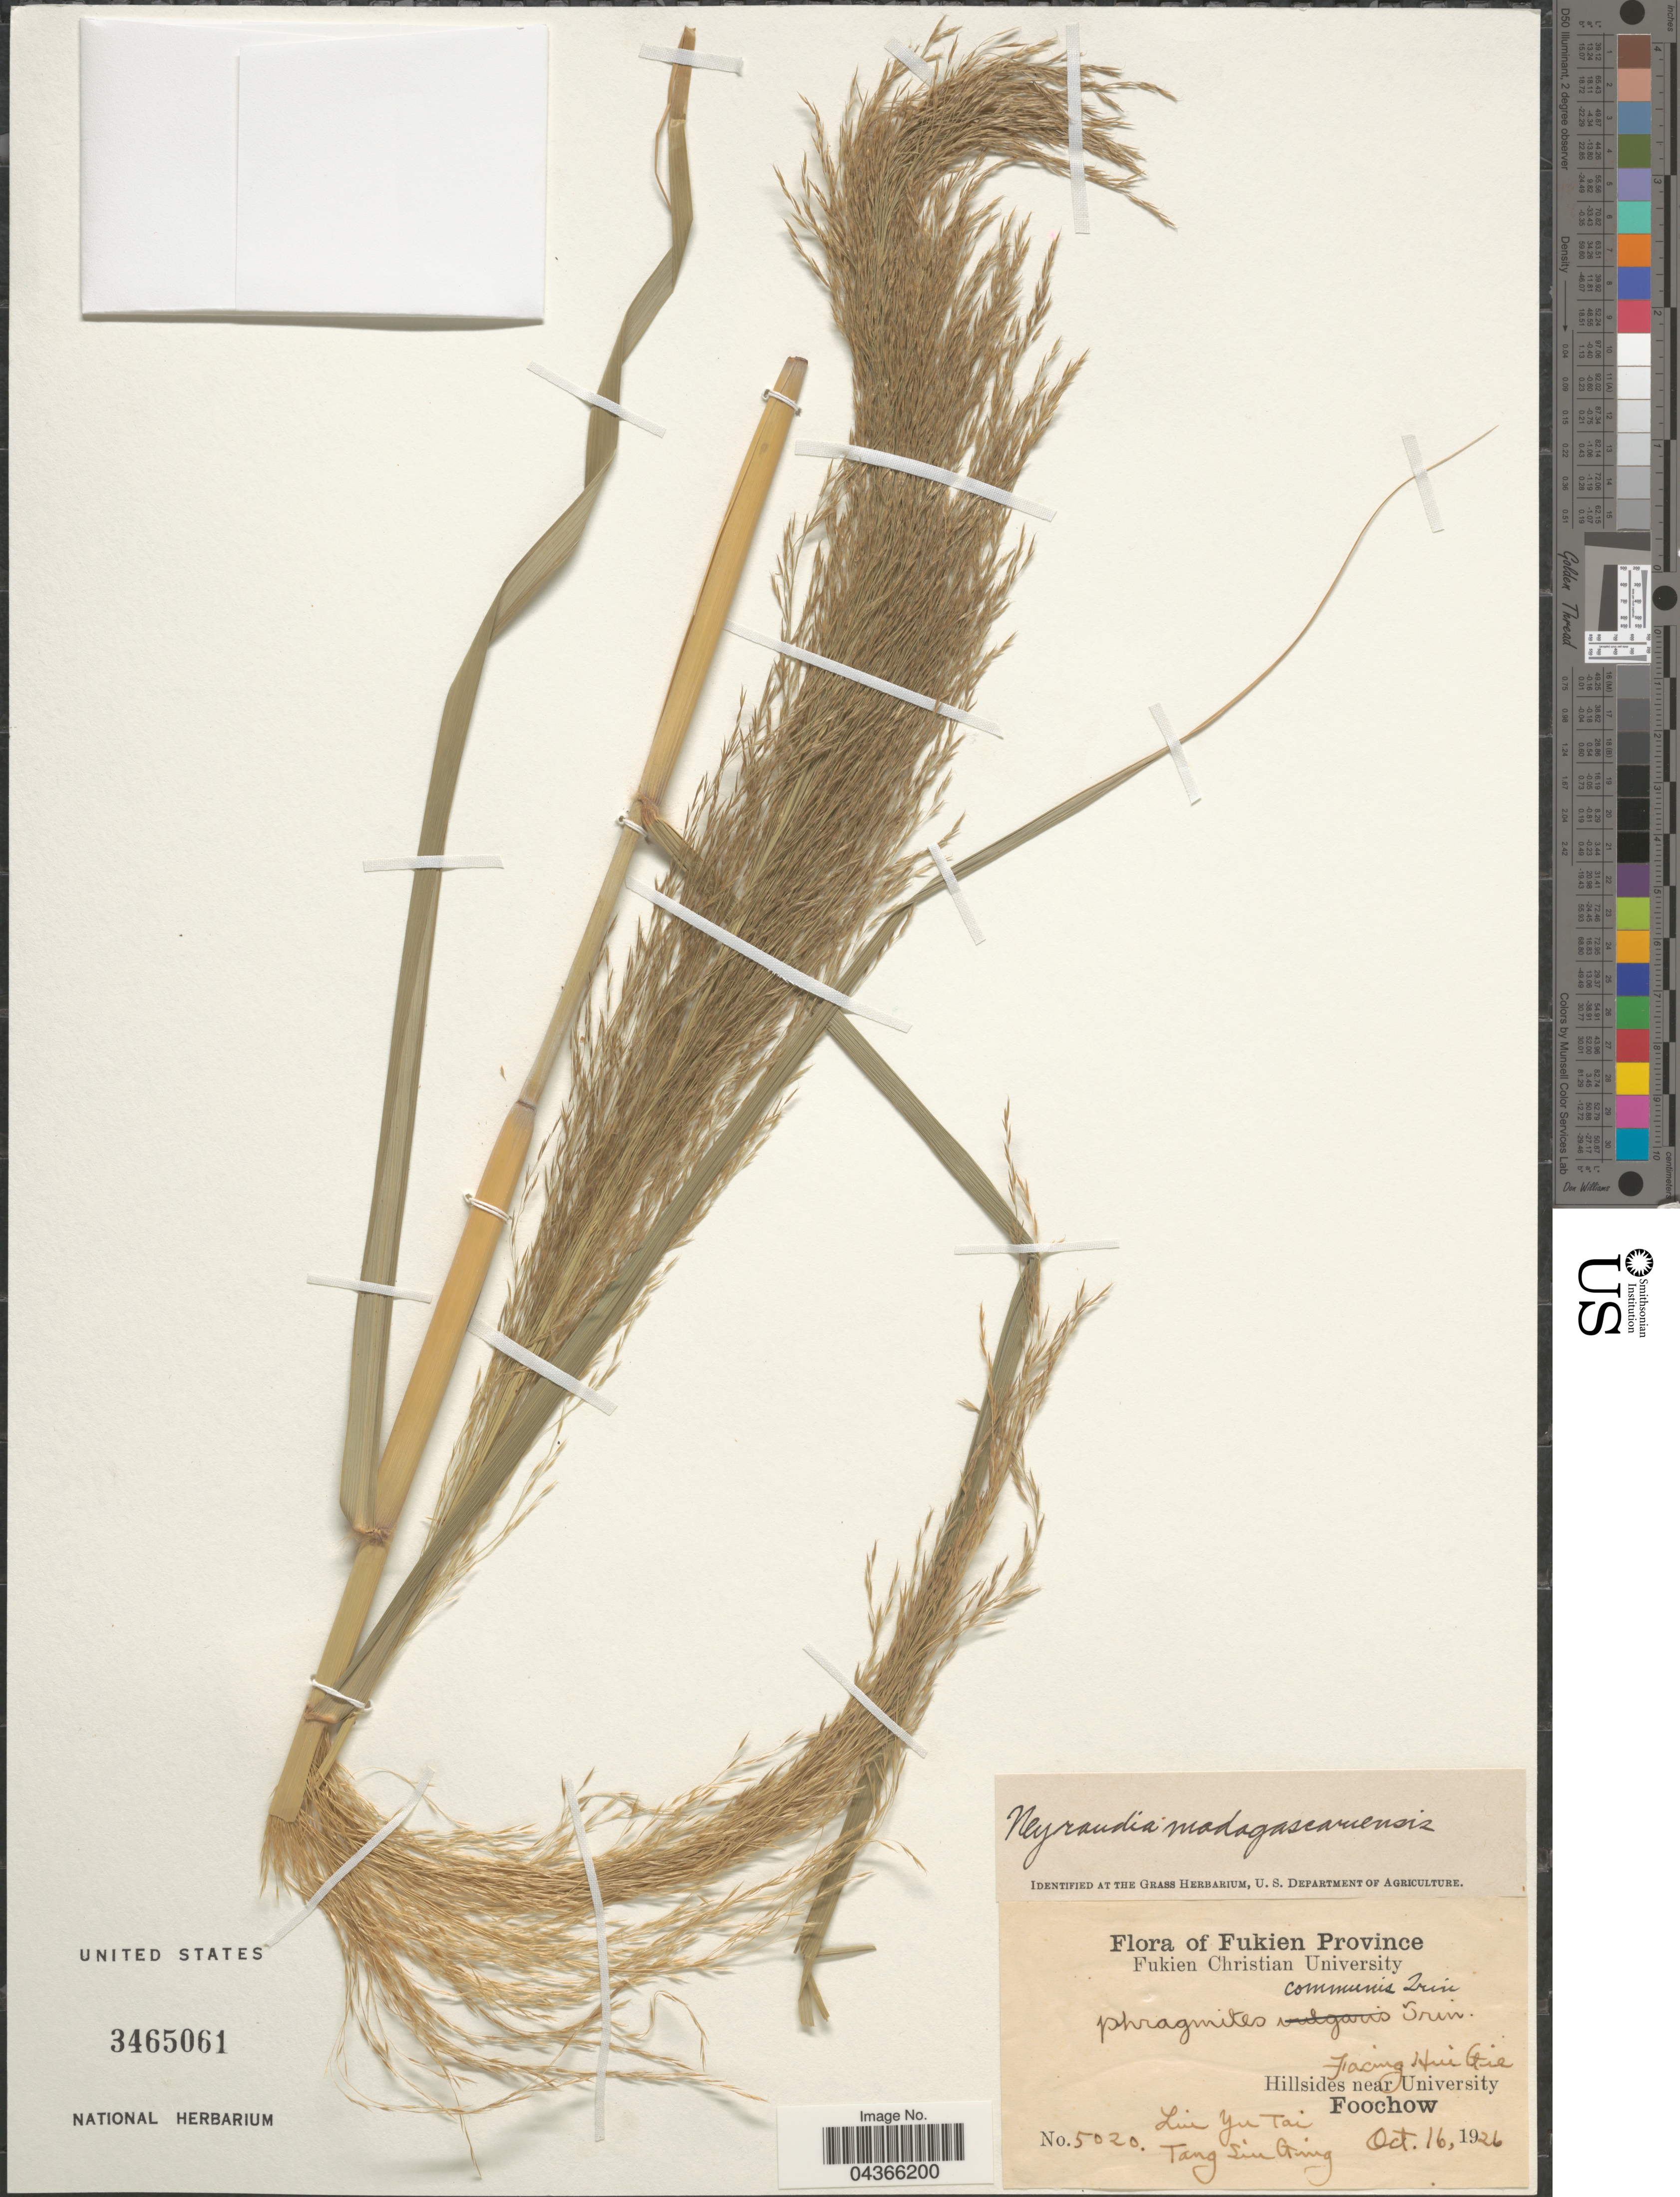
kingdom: Plantae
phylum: Tracheophyta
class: Liliopsida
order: Poales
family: Poaceae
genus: Neyraudia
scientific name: Neyraudia reynaudiana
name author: (Kunth) Keng ex Hitchc.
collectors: L. Tai & T. Ging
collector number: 5020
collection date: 1926-10-16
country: China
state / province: Fujian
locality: Fukien Province. Facing Hui Gie. Hillsides near University. Foochow.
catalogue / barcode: US 3465061